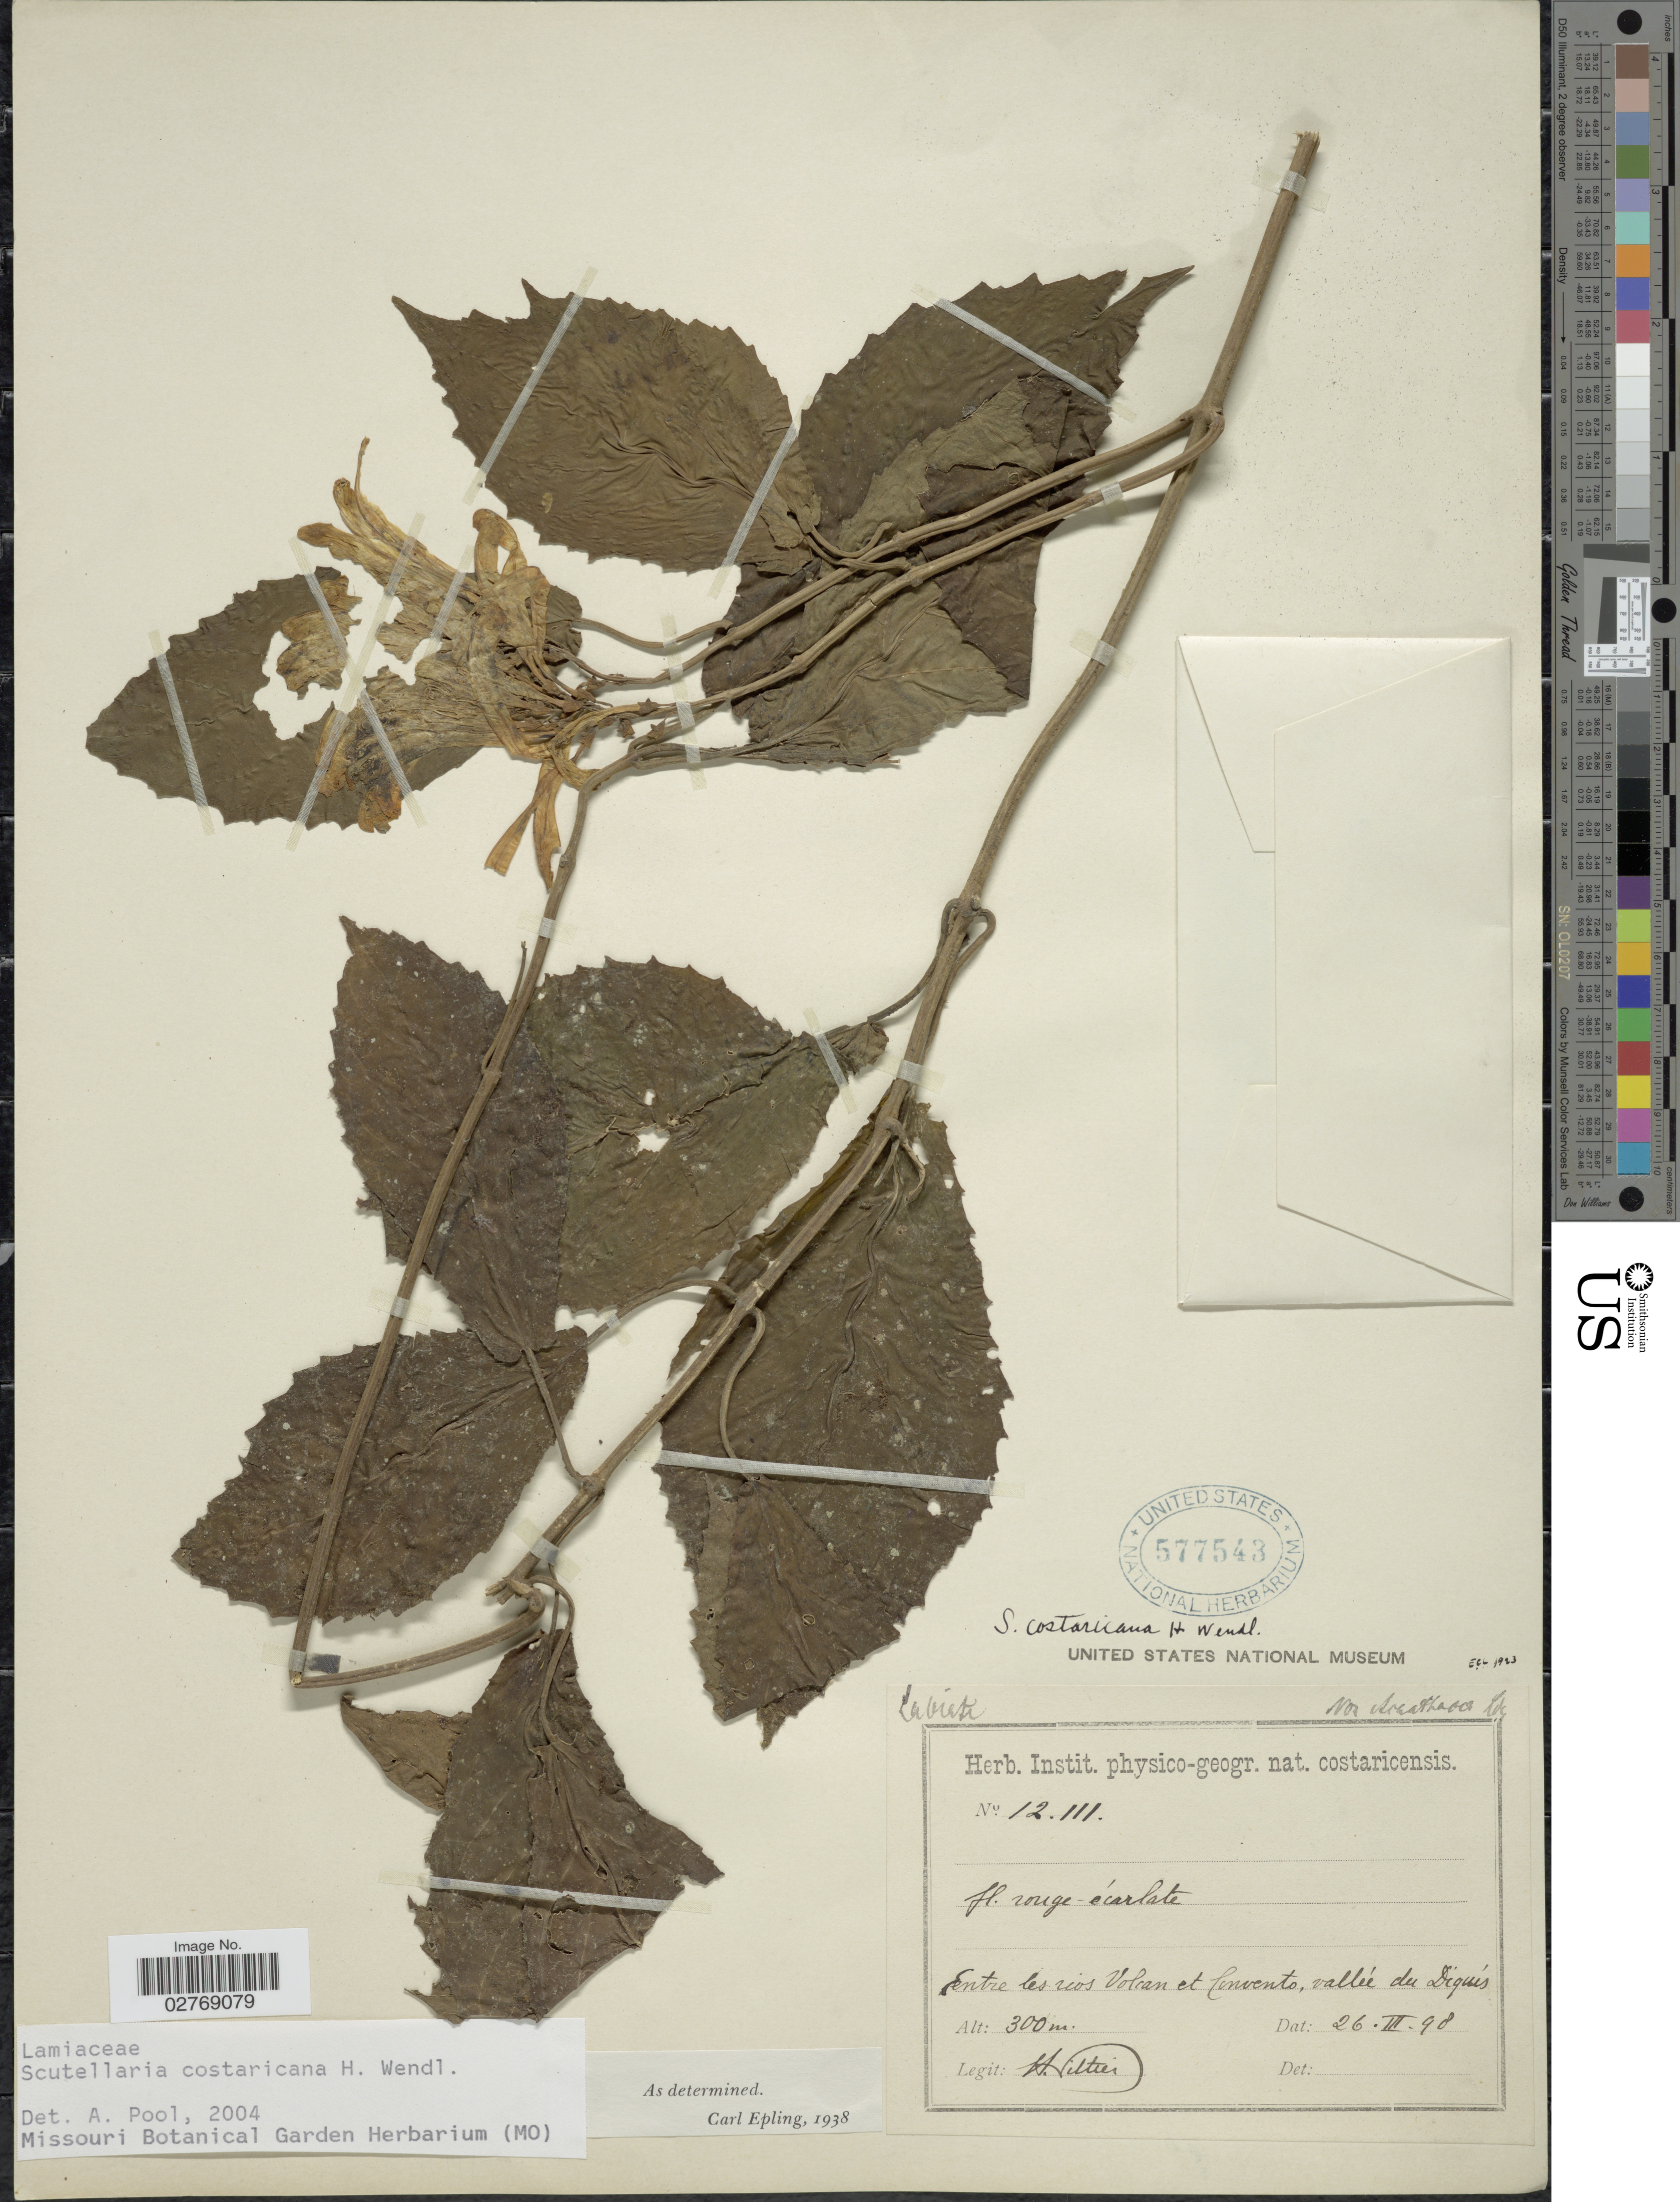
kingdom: Plantae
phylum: Tracheophyta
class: Magnoliopsida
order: Lamiales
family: Lamiaceae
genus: Scutellaria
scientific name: Scutellaria costaricana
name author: H. Wendl.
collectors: A. Pittier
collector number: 12111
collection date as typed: Transcribed d/m/y: 26/3/98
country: Costa Rica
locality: Entre les rios Volcan et Convento, vallé du Diquis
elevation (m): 300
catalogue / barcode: US 577543